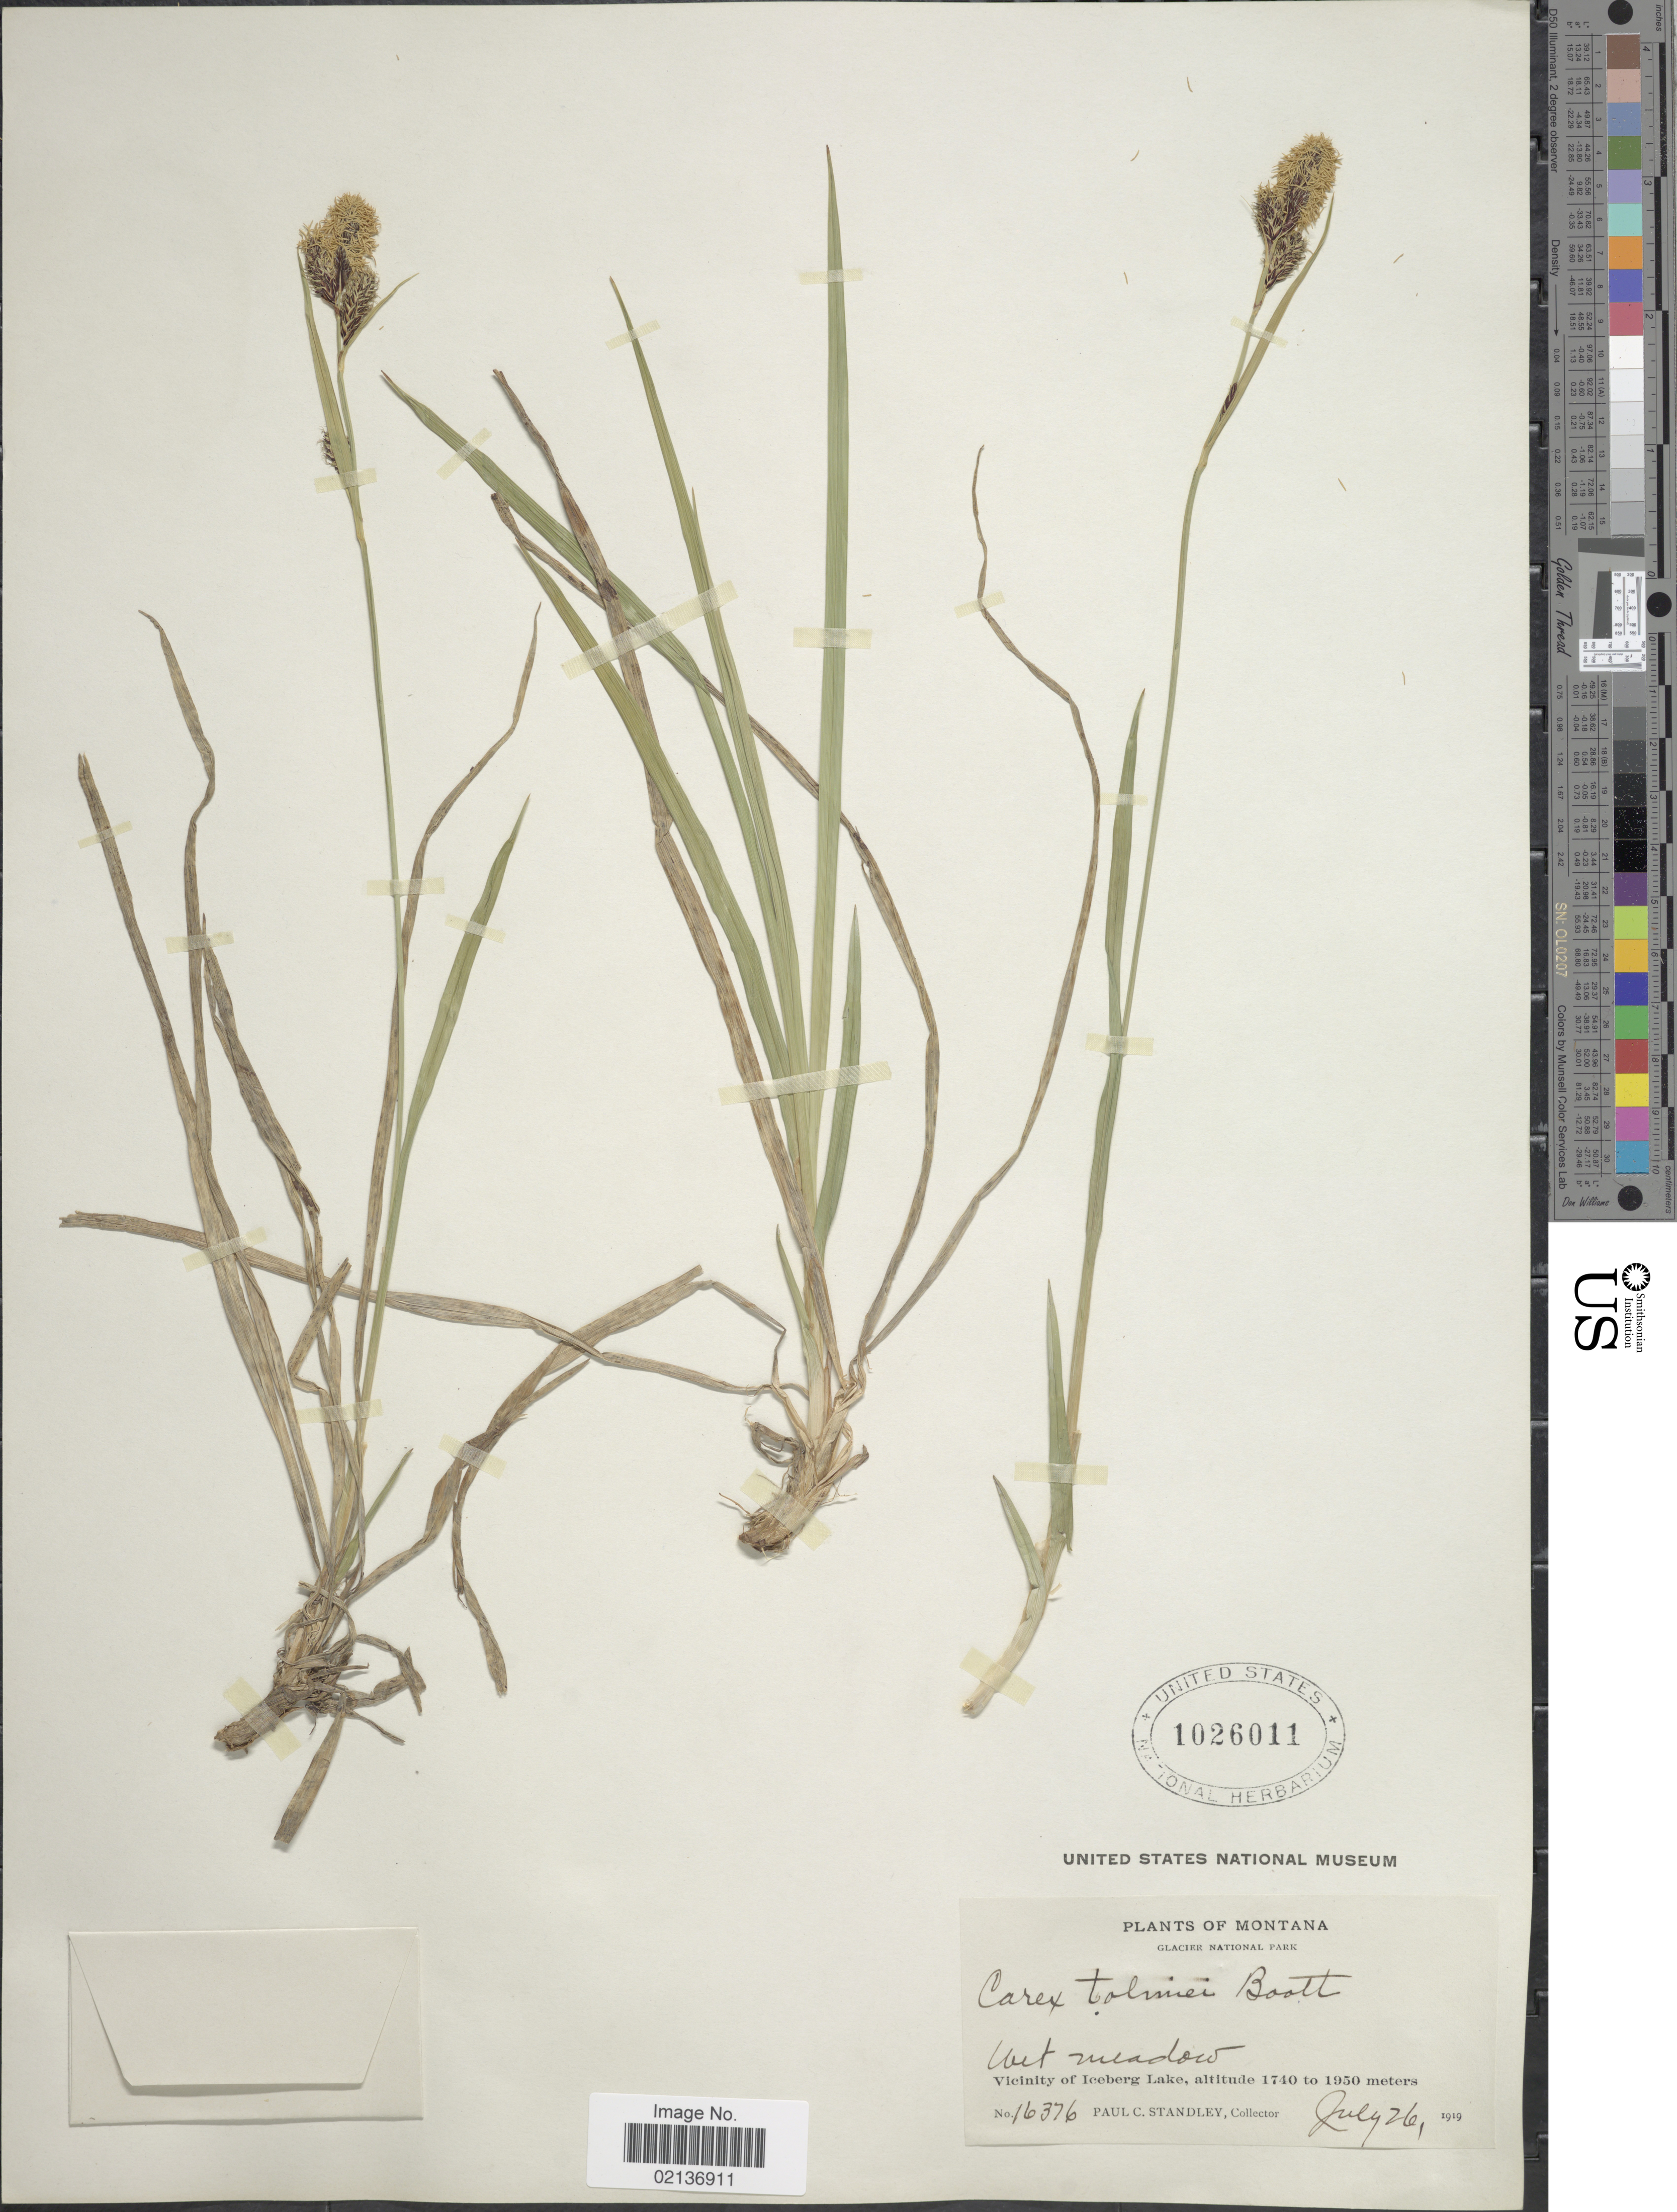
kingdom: Plantae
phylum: Tracheophyta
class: Liliopsida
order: Poales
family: Cyperaceae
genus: Carex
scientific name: Carex spectabilis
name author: Dewey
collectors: P. C. Standley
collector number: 16376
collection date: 1919-07-26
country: United States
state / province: Montana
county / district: Glacier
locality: Glacier National Park, Vicinity of Iceberg Lake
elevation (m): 1740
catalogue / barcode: US 1026011